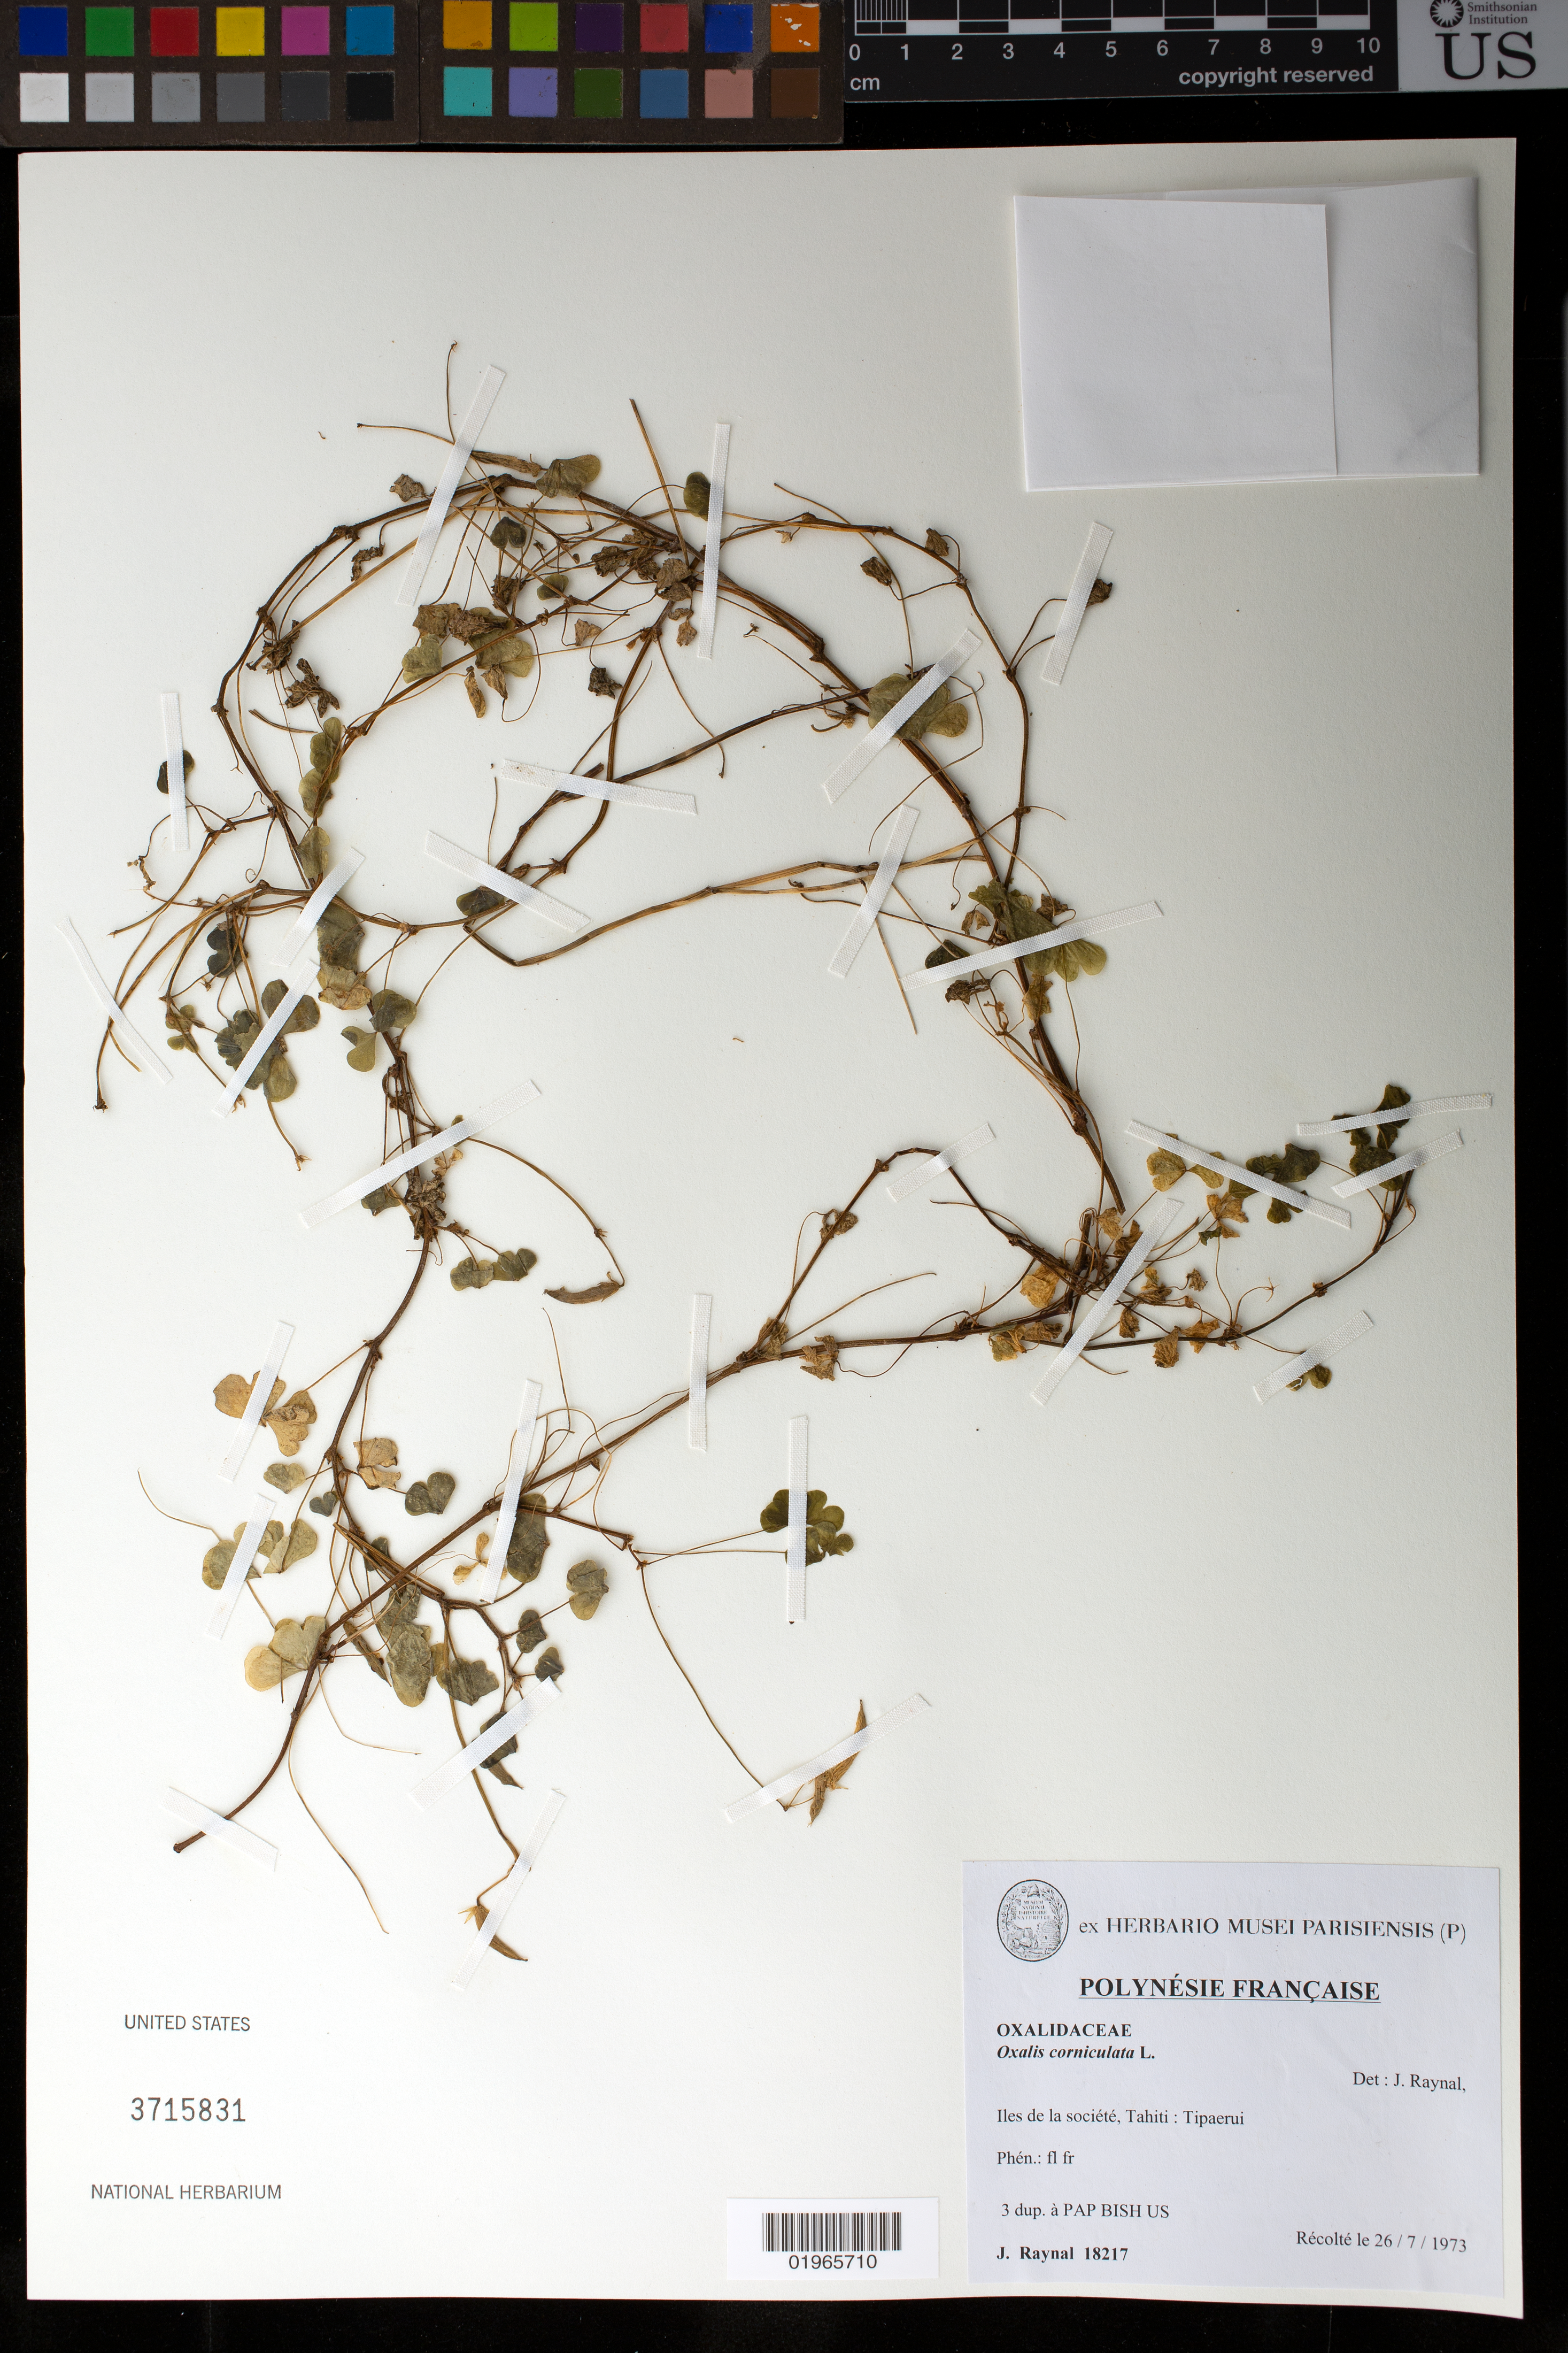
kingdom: Plantae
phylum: Tracheophyta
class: Magnoliopsida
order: Oxalidales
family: Oxalidaceae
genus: Oxalis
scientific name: Oxalis corniculata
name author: L.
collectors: J. Raynal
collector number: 18217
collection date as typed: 26 Jul 1973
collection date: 1973-07-26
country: French Polynesia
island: Tahiti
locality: Tipaerui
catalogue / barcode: US 3715831